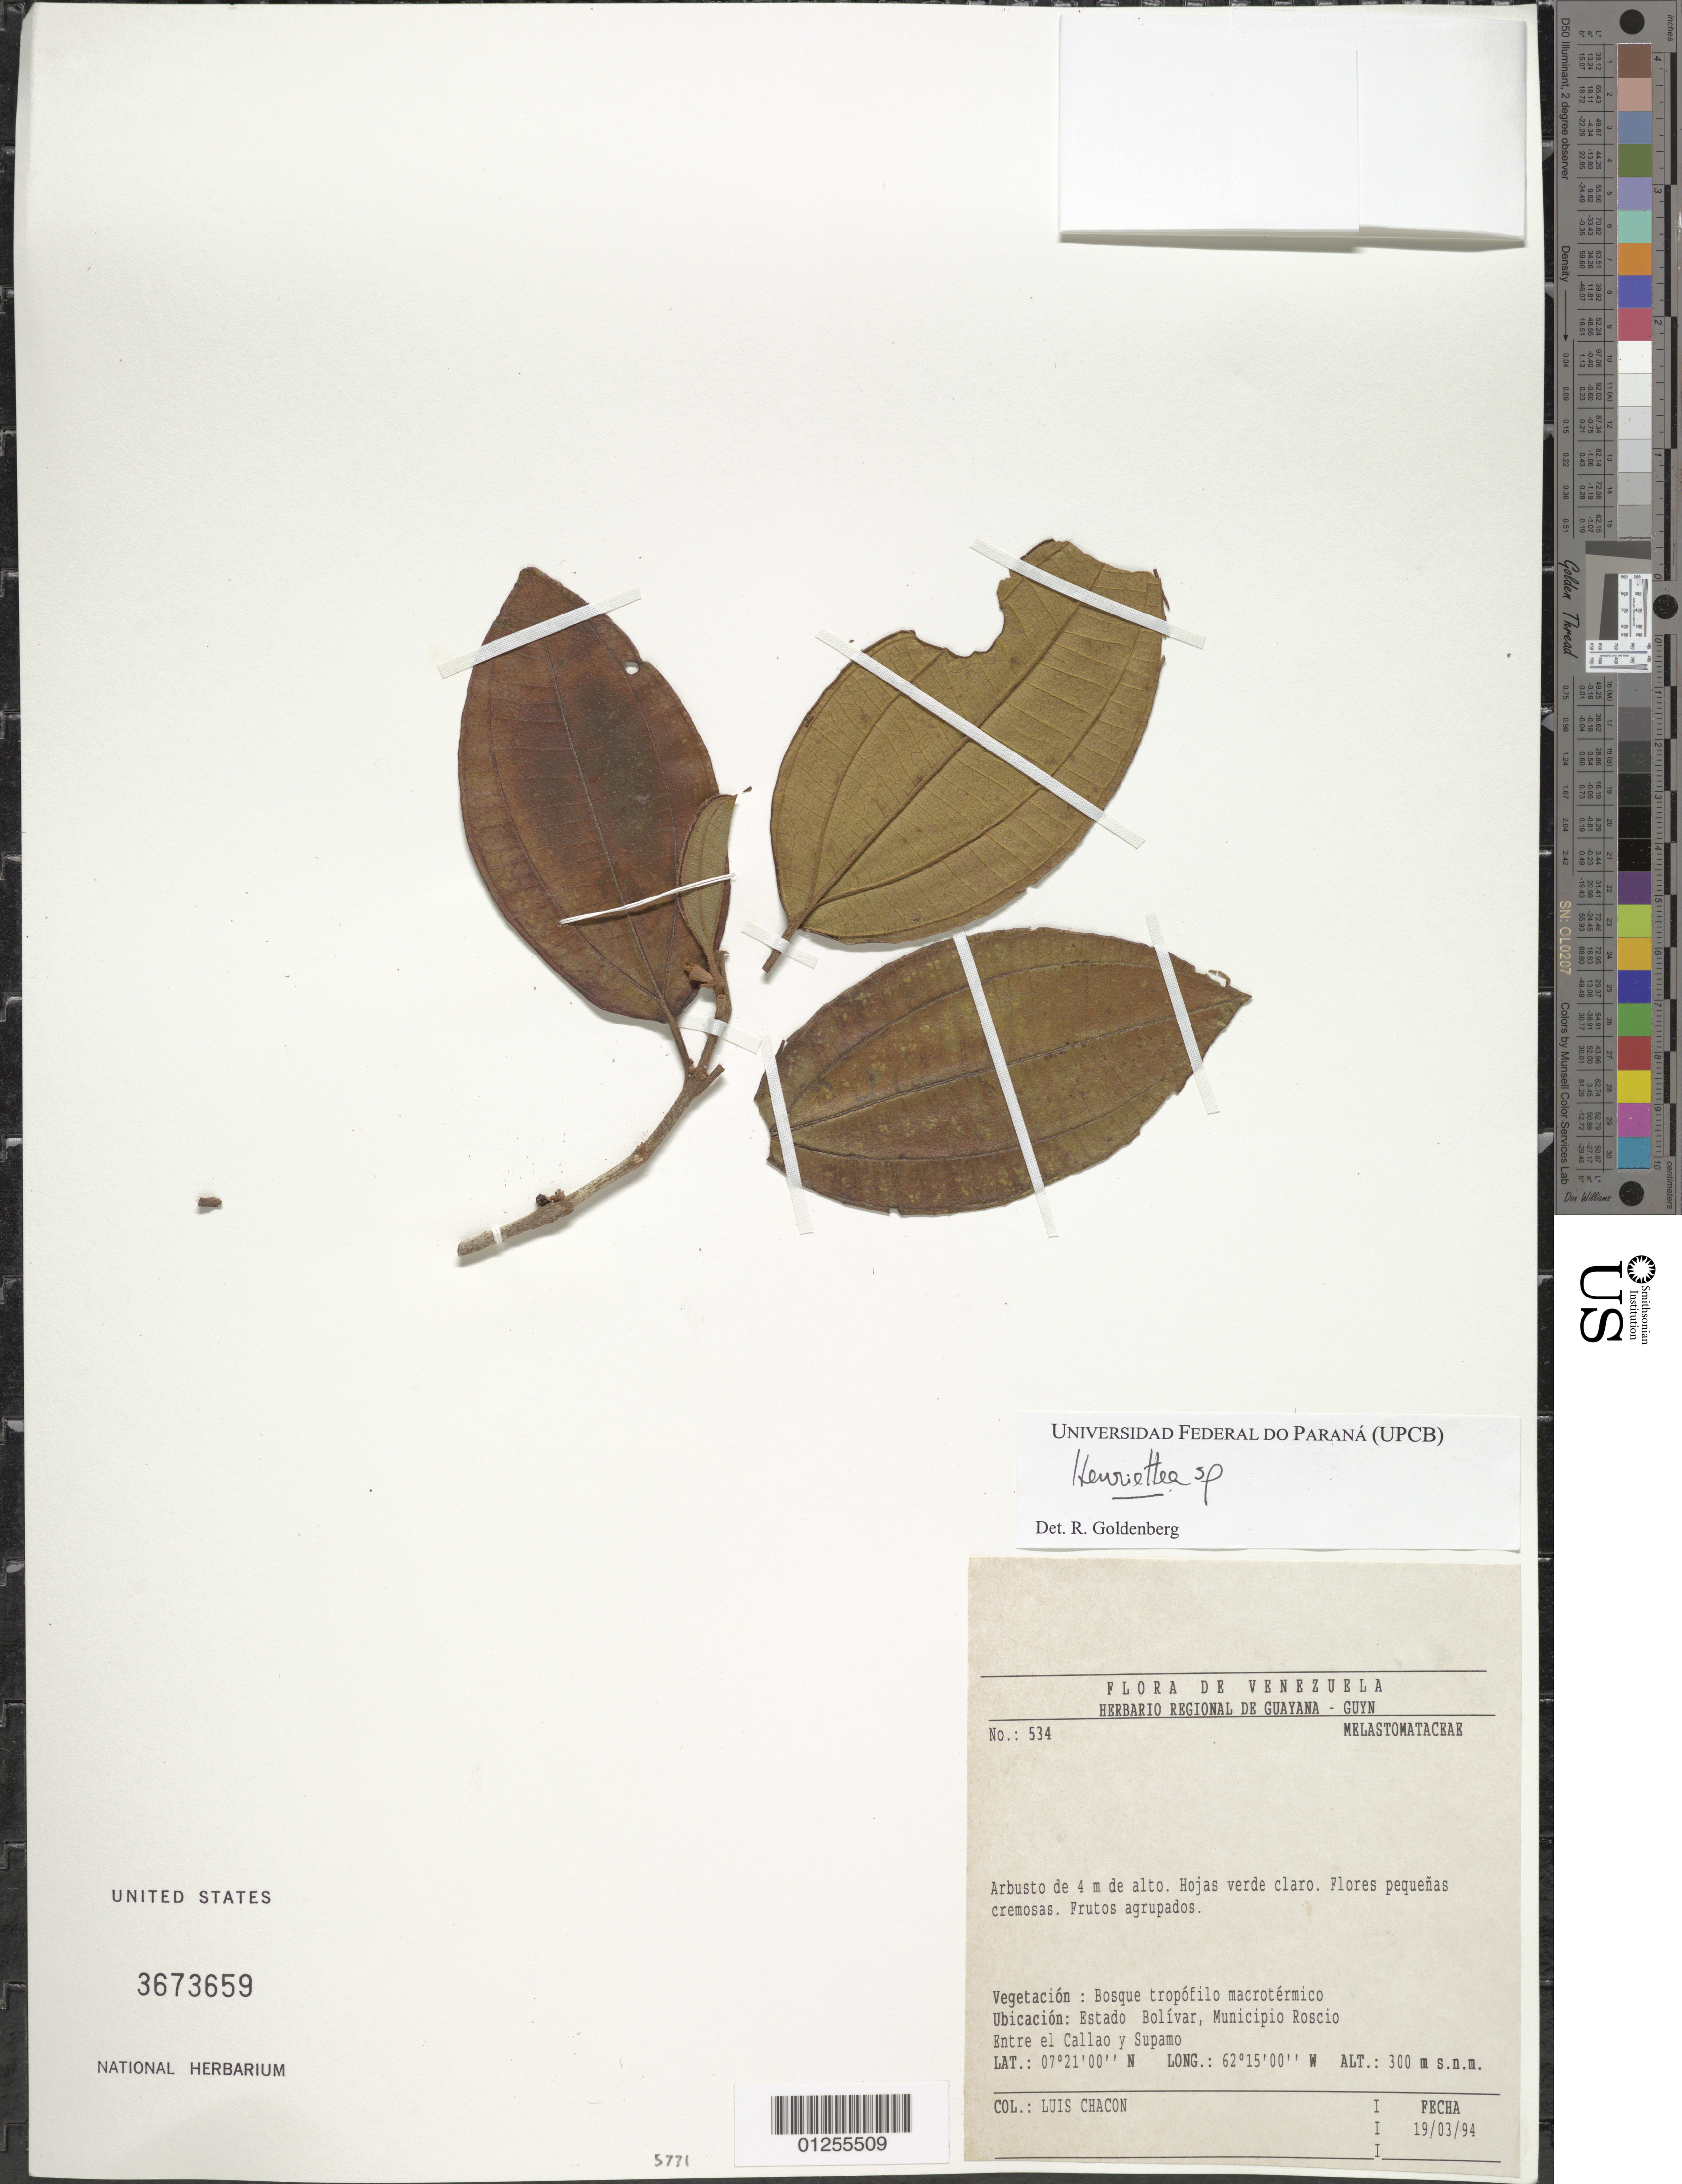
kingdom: Plantae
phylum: Tracheophyta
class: Magnoliopsida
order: Myrtales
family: Melastomataceae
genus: Henriettea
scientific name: Henriettea sp.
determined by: Goldenberg, R.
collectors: L. Chacon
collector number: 534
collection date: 1994-03-19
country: Venezuela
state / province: Bolívar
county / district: Roscio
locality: Entre el Callao y Supamo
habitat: bosque tropofilo macrotermico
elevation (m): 300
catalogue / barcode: US 3673659